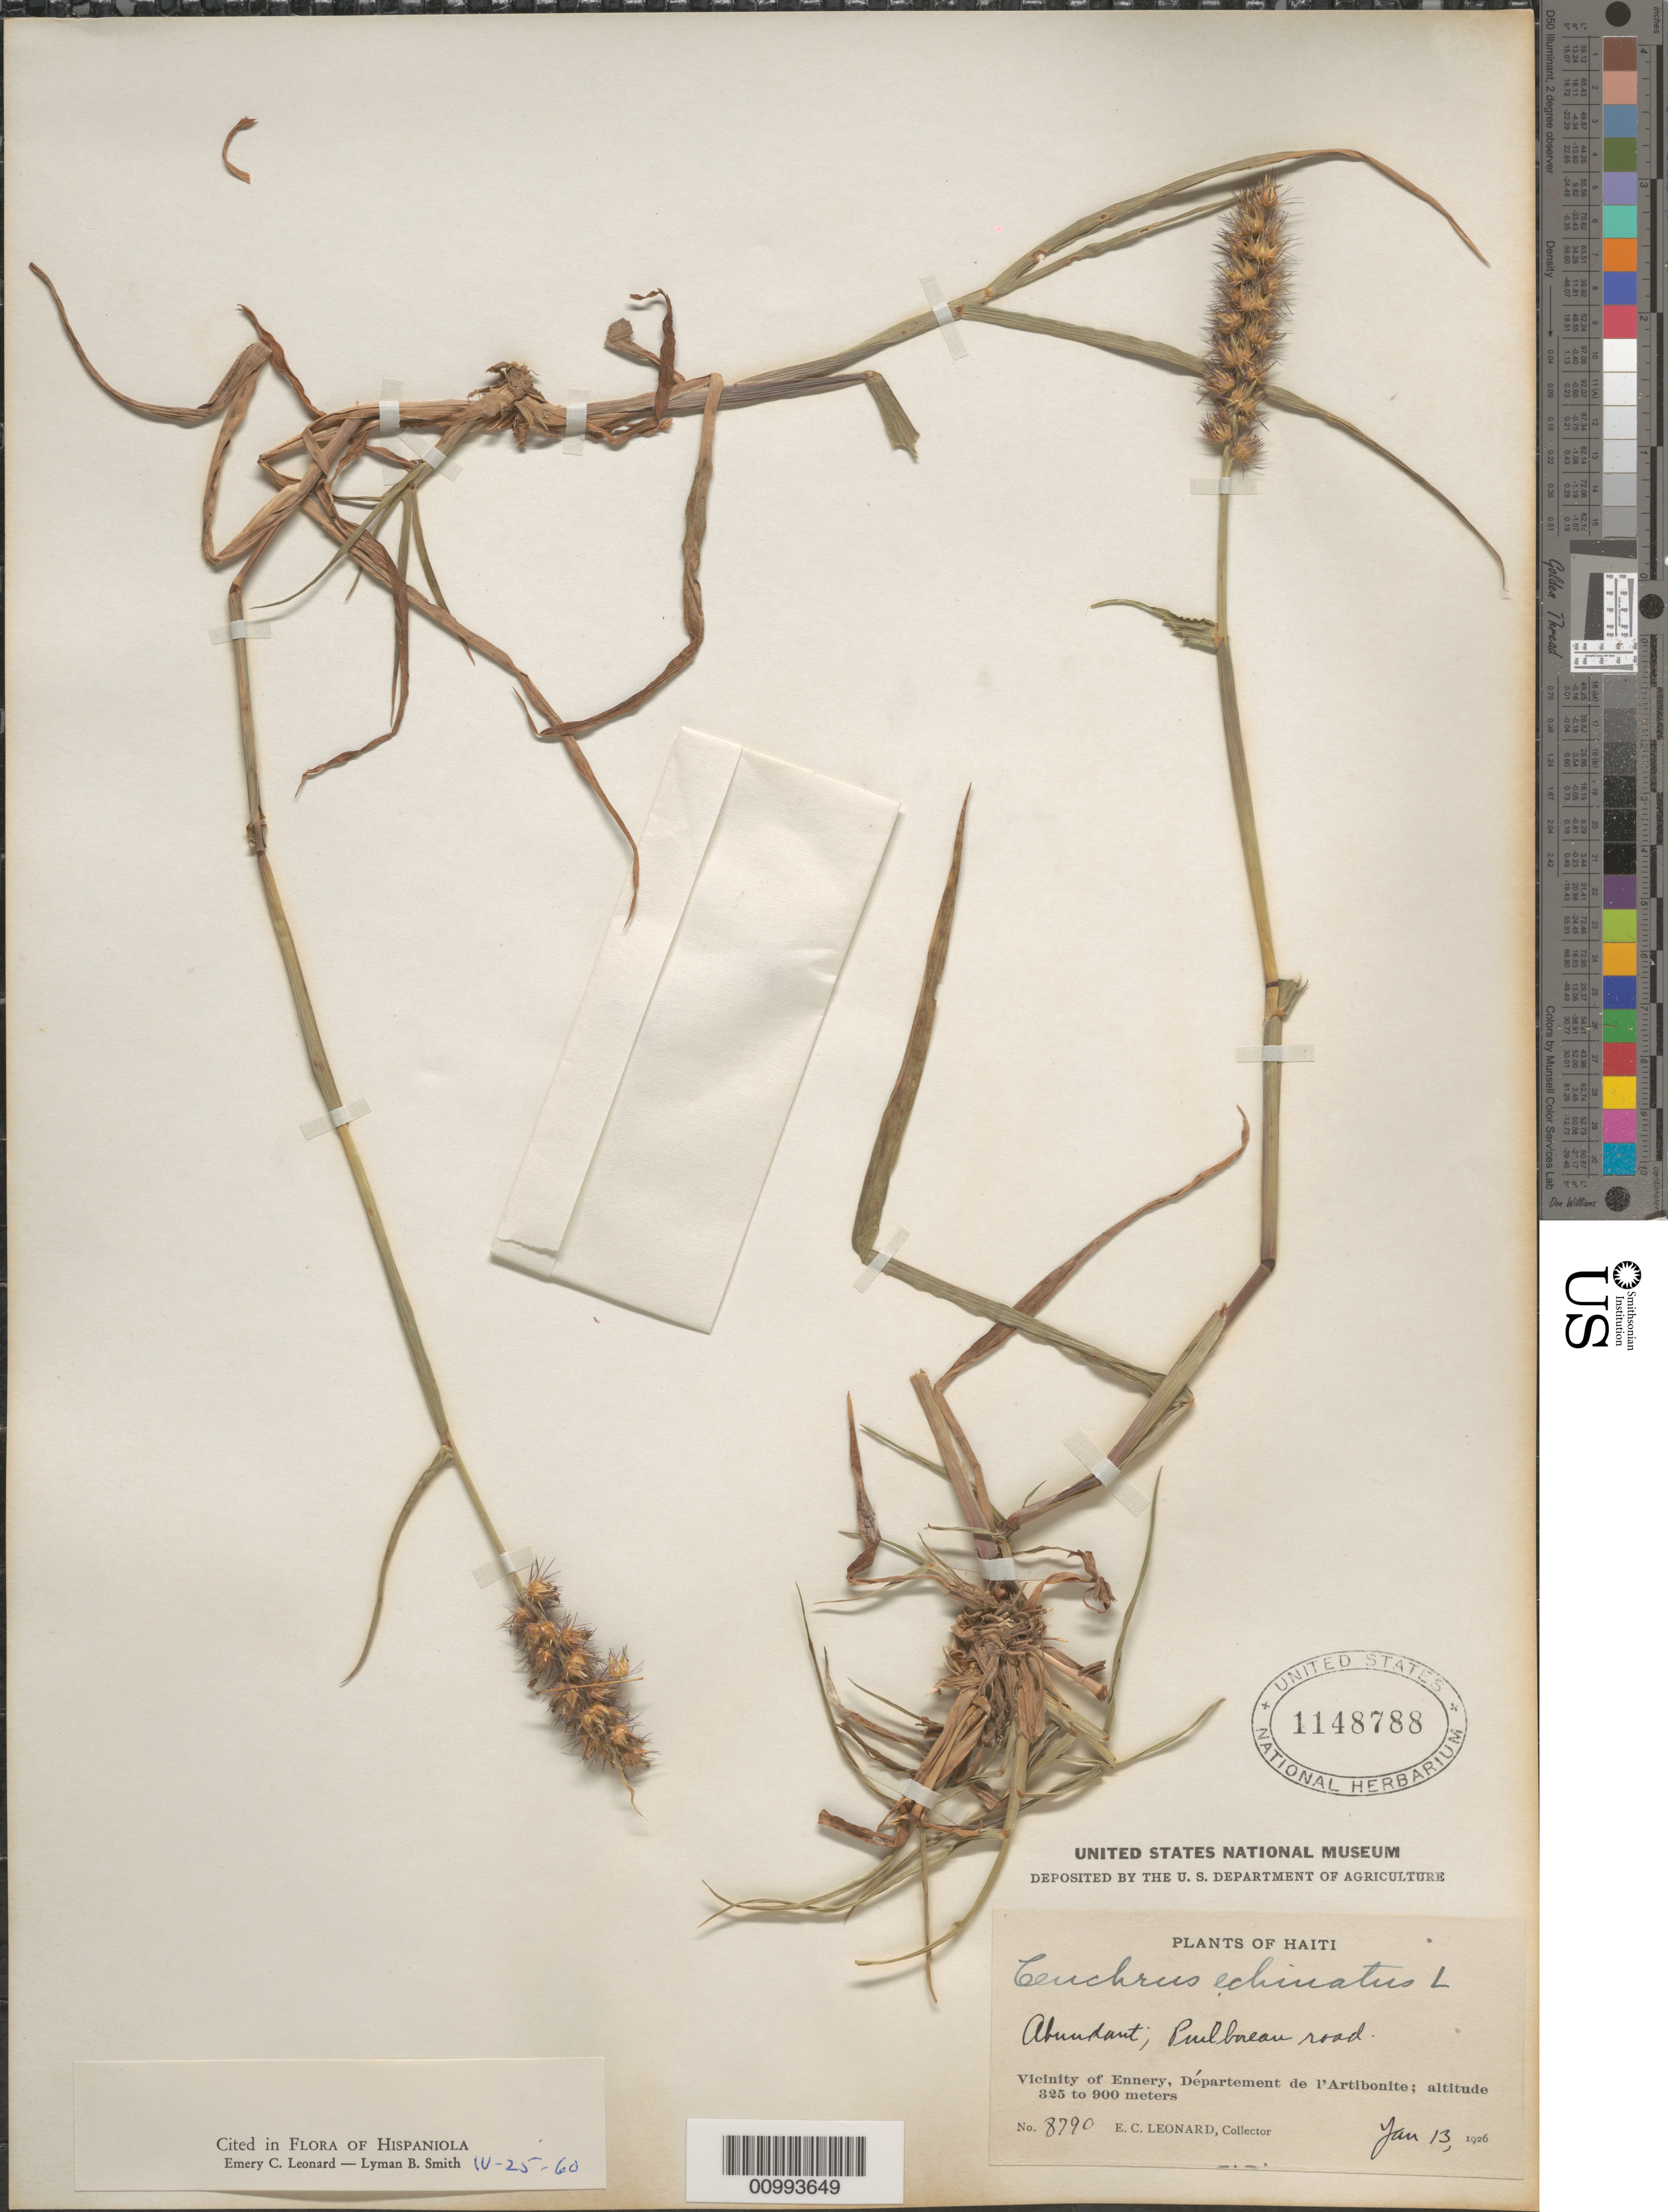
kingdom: Plantae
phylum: Tracheophyta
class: Liliopsida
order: Poales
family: Poaceae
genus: Cenchrus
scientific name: Cenchrus echinatus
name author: L.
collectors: E. C. Leonard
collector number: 8790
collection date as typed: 13 Jan 1926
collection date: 1926-01-13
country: Haiti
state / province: Artibonite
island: Hispaniola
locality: Vicinity of Ennery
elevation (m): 325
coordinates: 0 N, 0 E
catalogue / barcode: US 1148788